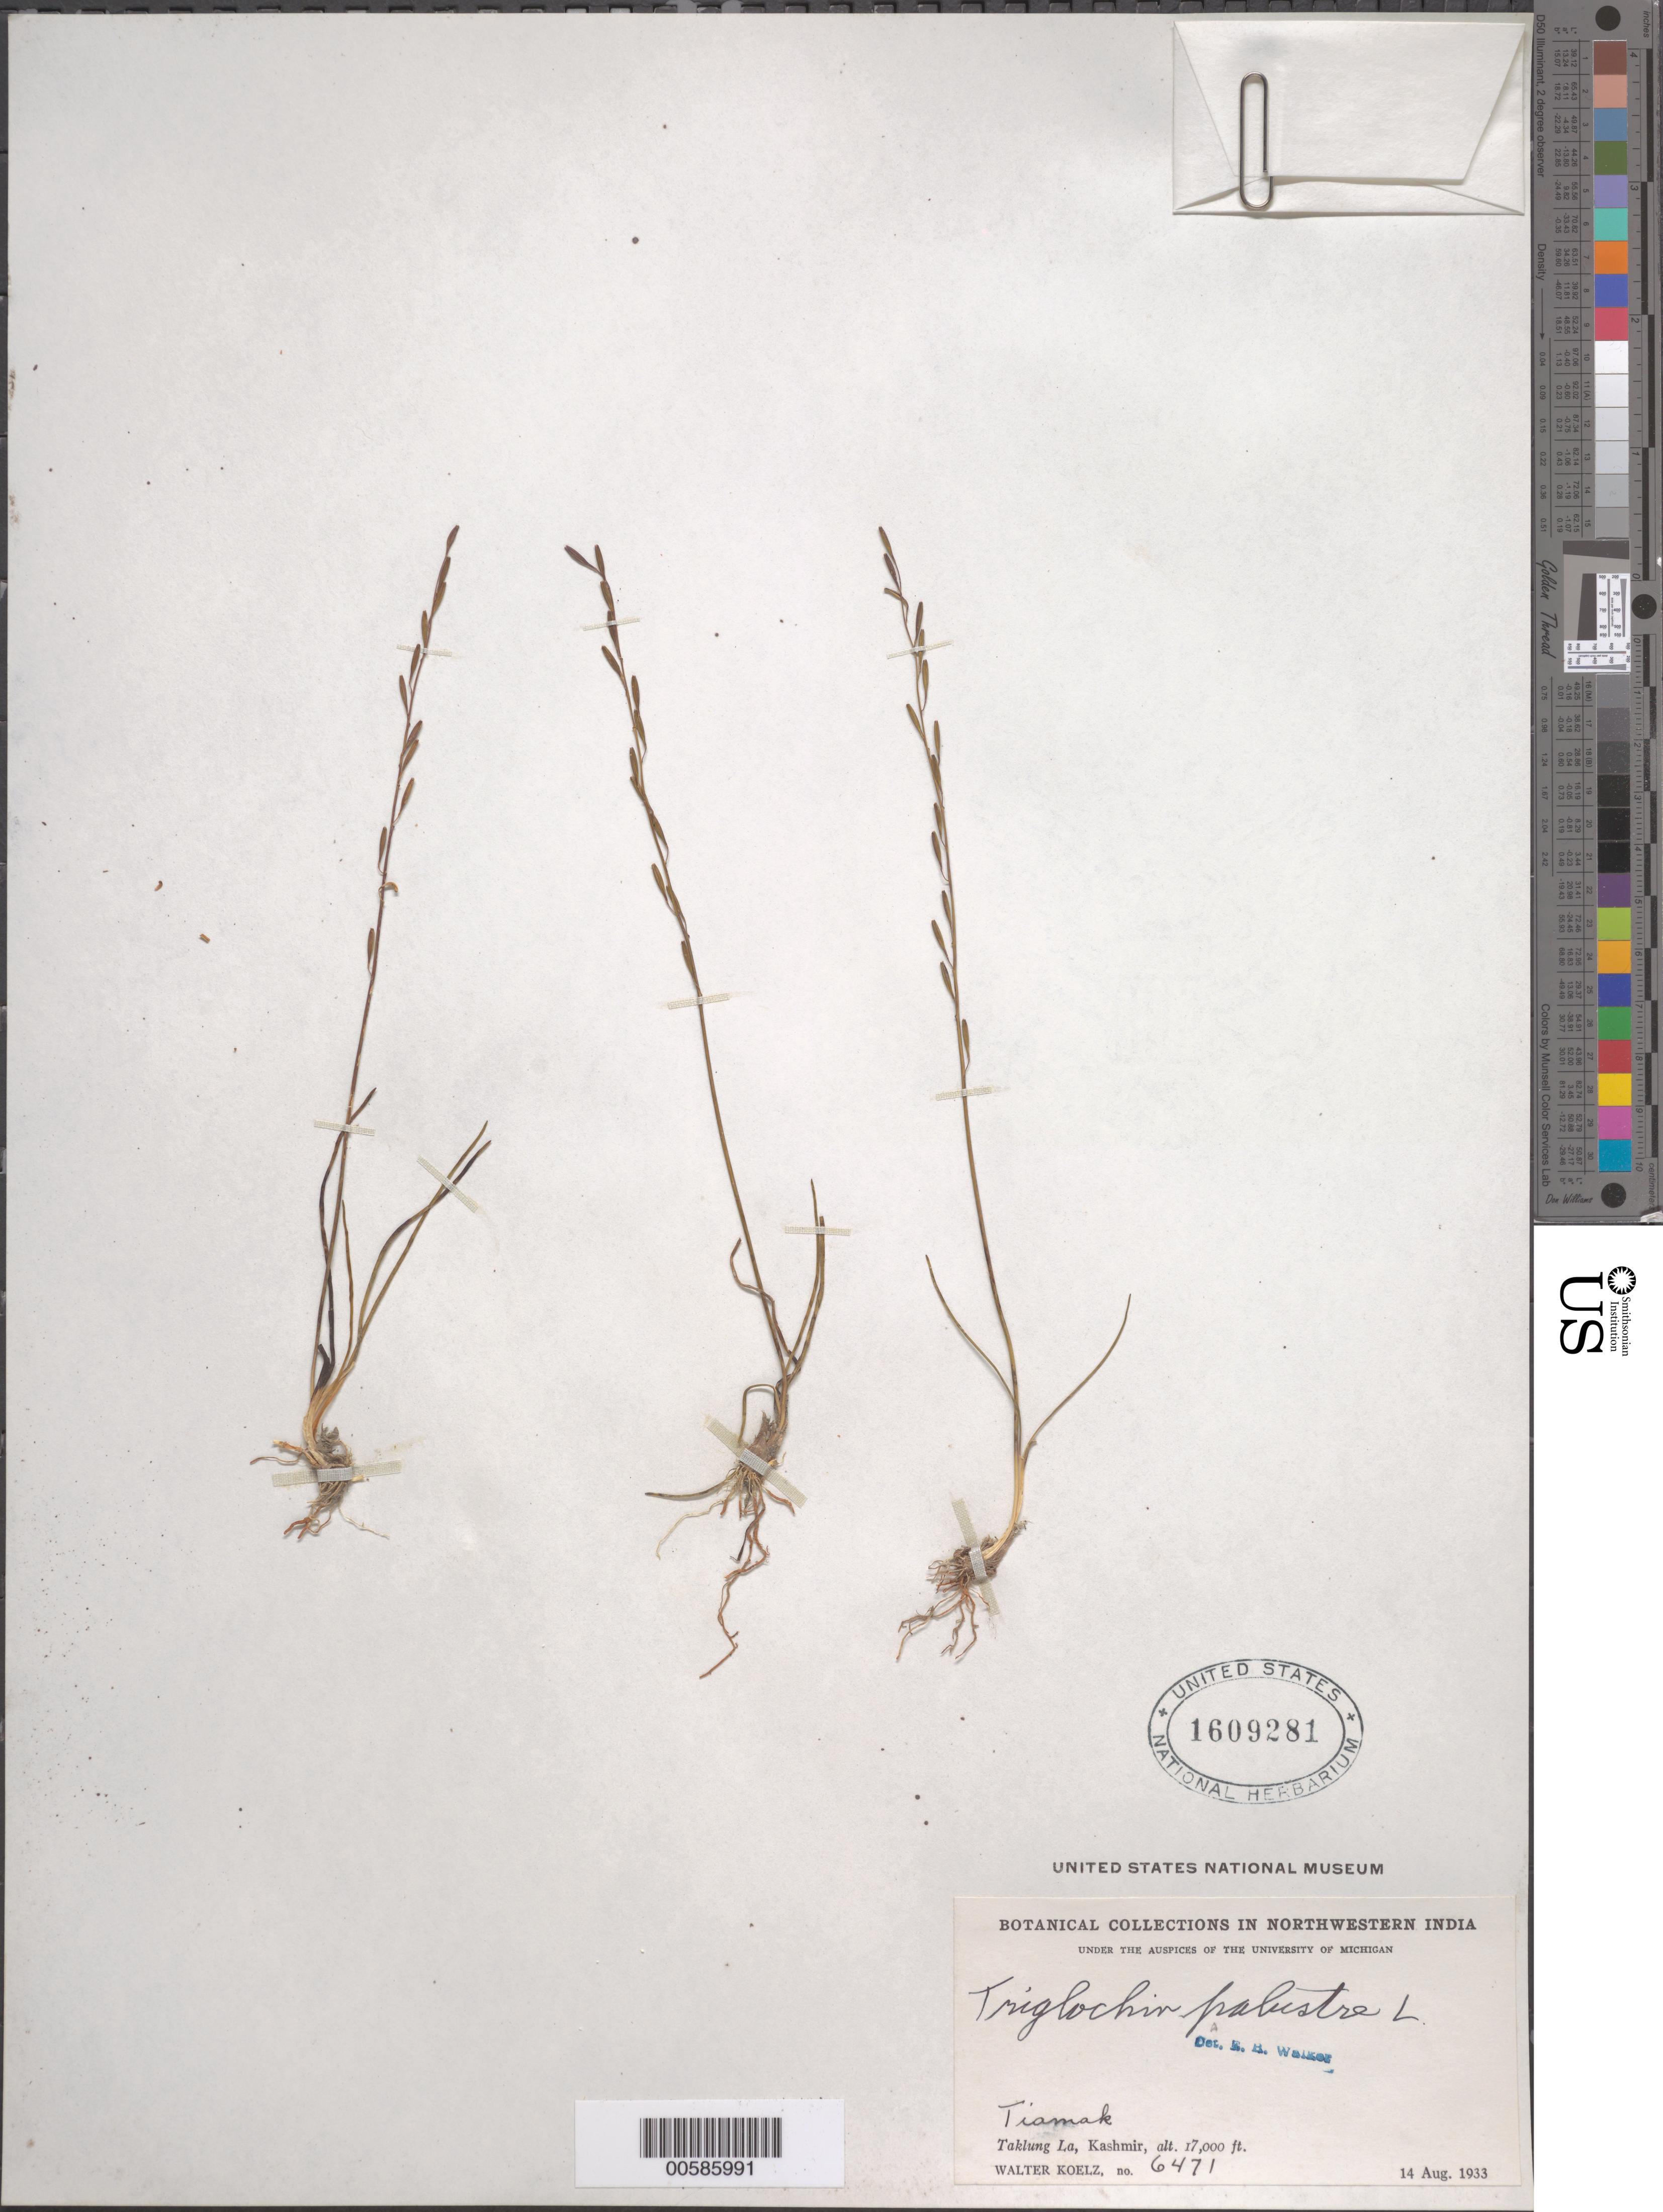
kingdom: Plantae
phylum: Tracheophyta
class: Liliopsida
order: Alismatales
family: Juncaginaceae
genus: Triglochin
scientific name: Triglochin palustris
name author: L.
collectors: W. N. Koelz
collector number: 6471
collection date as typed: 14 Aug 1933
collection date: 1933-08-14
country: India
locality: Taklung La, Kashmir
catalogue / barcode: US 1609281